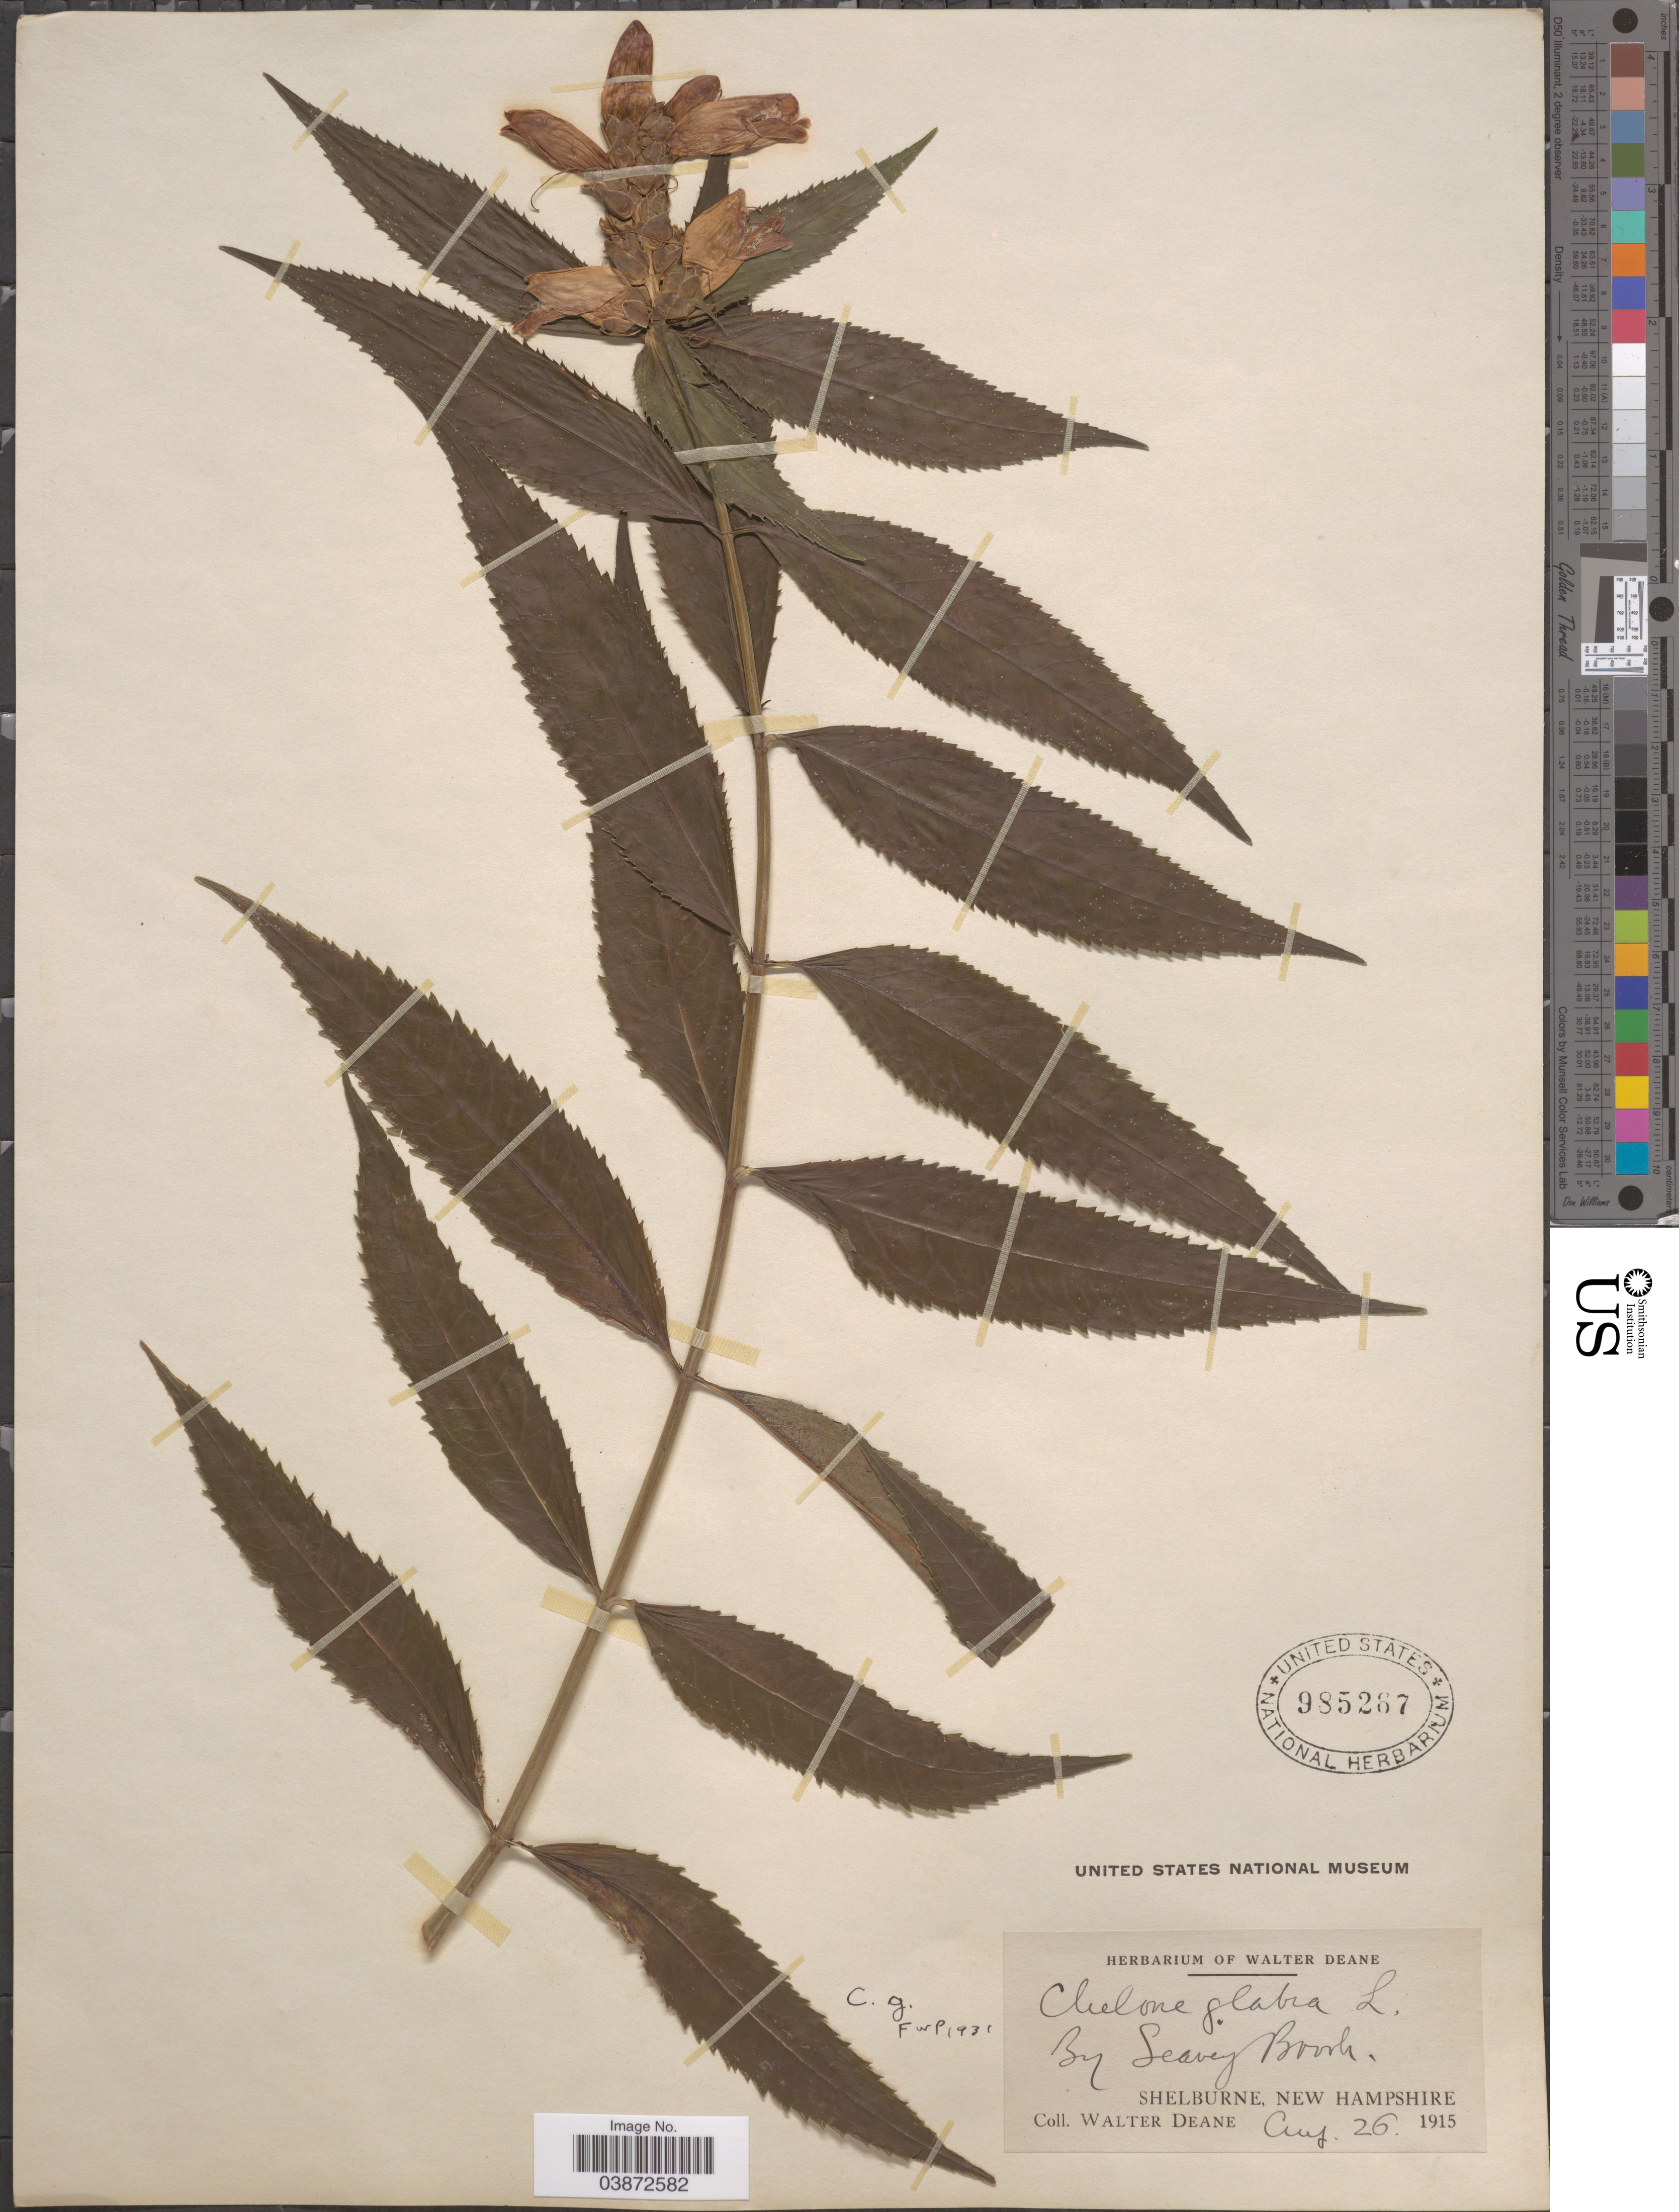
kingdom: Plantae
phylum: Tracheophyta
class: Magnoliopsida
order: Lamiales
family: Plantaginaceae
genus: Chelone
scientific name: Chelone glabra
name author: L.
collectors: W. Deane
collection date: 1915-08-26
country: United States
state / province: New Hampshire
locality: By Seavey Brook. Shelburne.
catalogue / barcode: US 985267